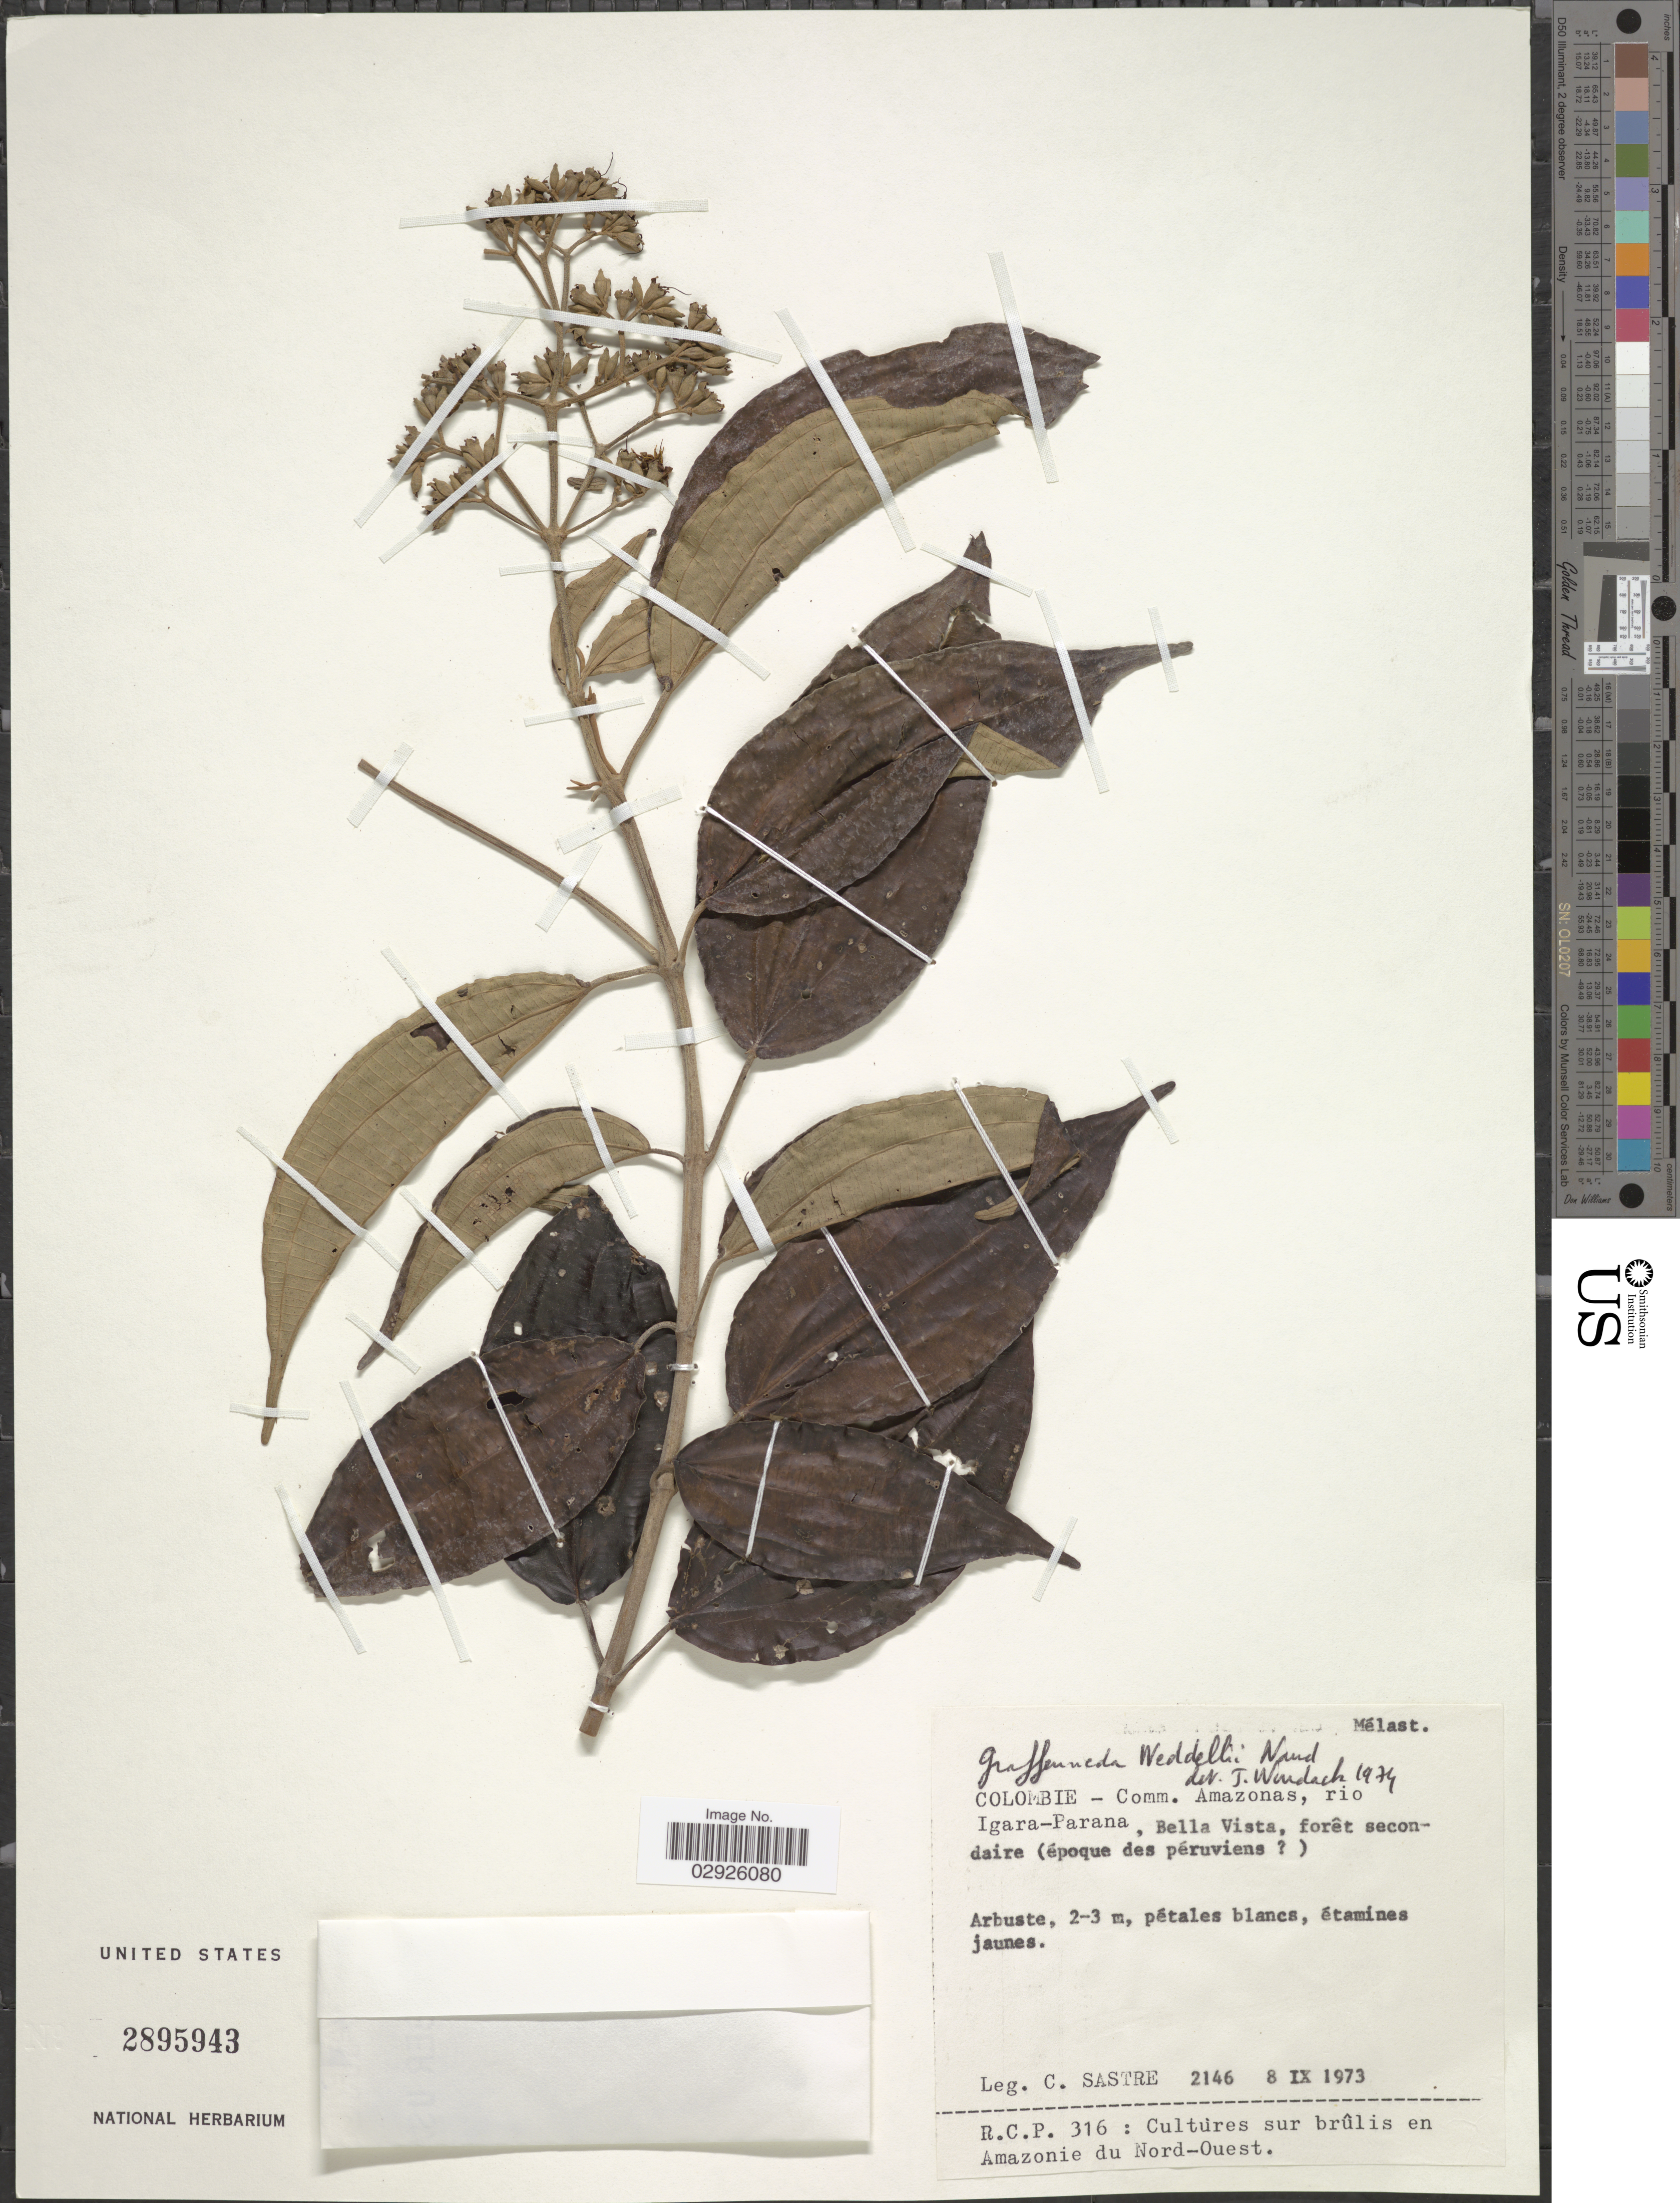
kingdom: Plantae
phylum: Tracheophyta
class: Magnoliopsida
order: Myrtales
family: Melastomataceae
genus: Graffenrieda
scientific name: Graffenrieda weddellii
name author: Naudin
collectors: C. Sastre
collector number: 2146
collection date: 1973-09-08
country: Colombia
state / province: Amazônas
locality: Comm. Amazonas, rio Igara-Parana, Bella Vista.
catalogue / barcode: US 2895943